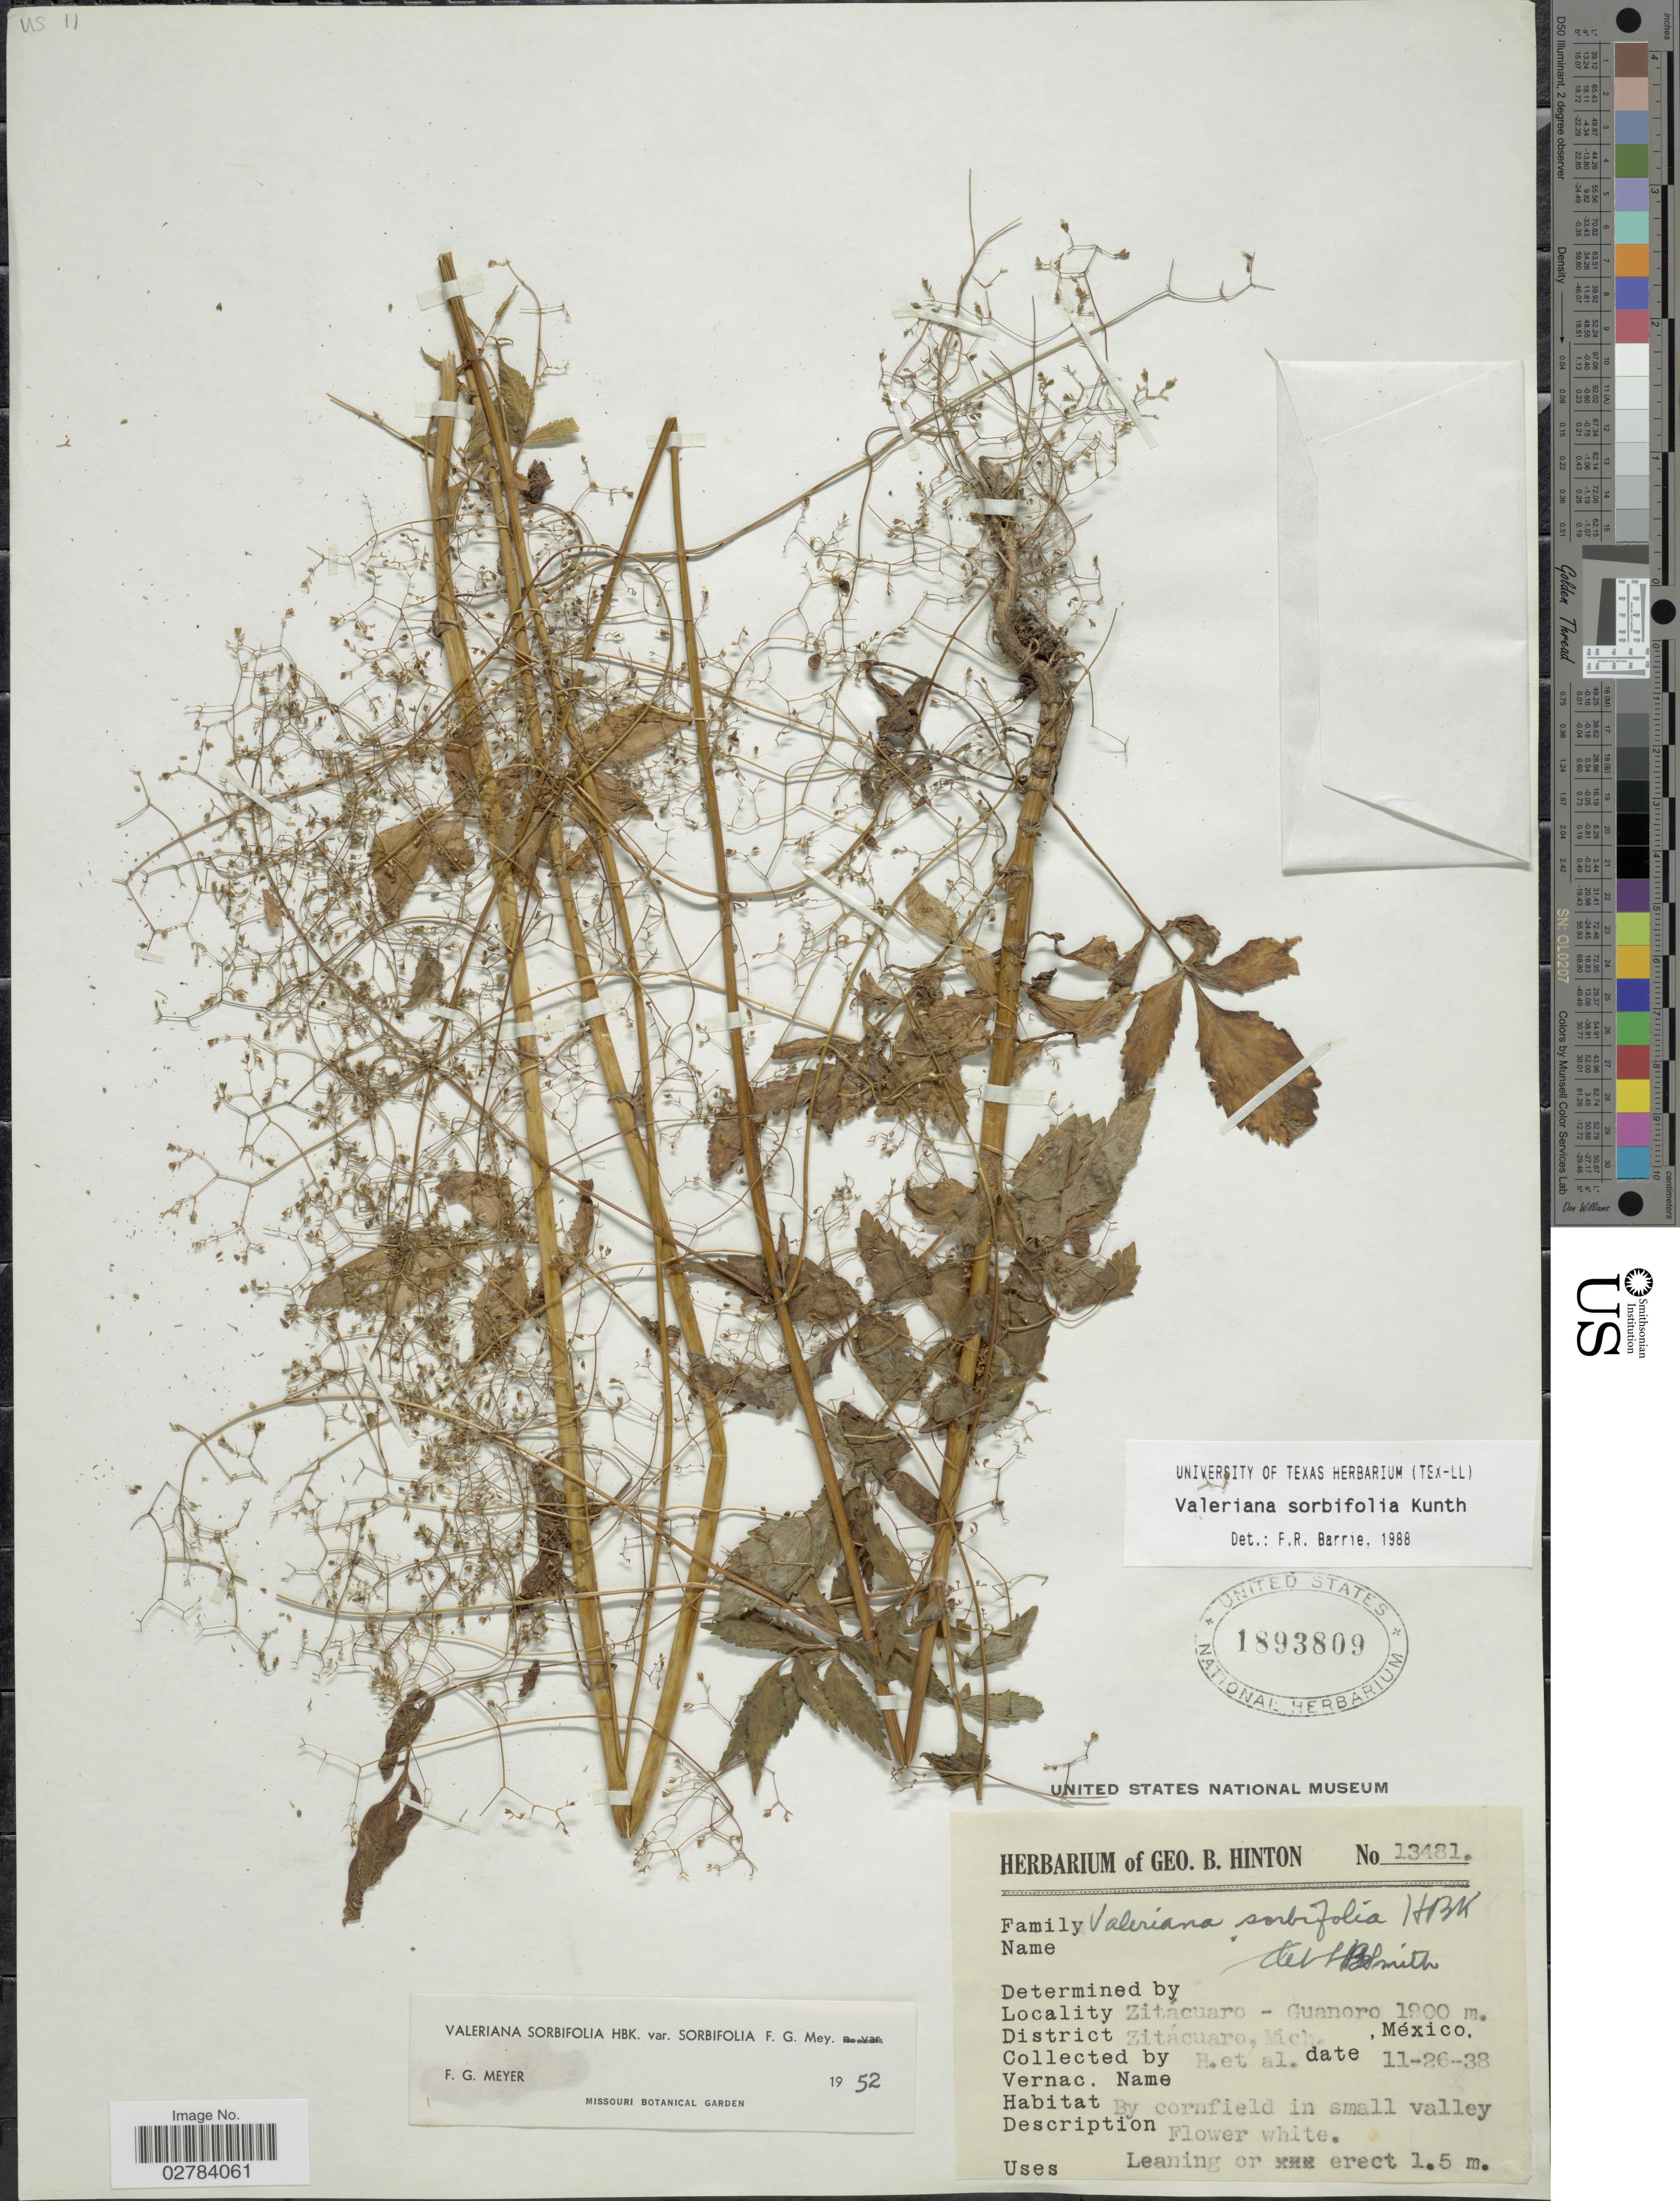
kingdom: Plantae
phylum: Tracheophyta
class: Magnoliopsida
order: Dipsacales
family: Caprifoliaceae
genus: Valeriana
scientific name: Valeriana sorbifolia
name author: Kunth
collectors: G. B. Hinton & et al.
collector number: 13481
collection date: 1938-11-26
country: Mexico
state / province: Michoacán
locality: Zitácuaro-Guanoro, District Zitácuaro.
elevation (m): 1900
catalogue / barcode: US 1893809